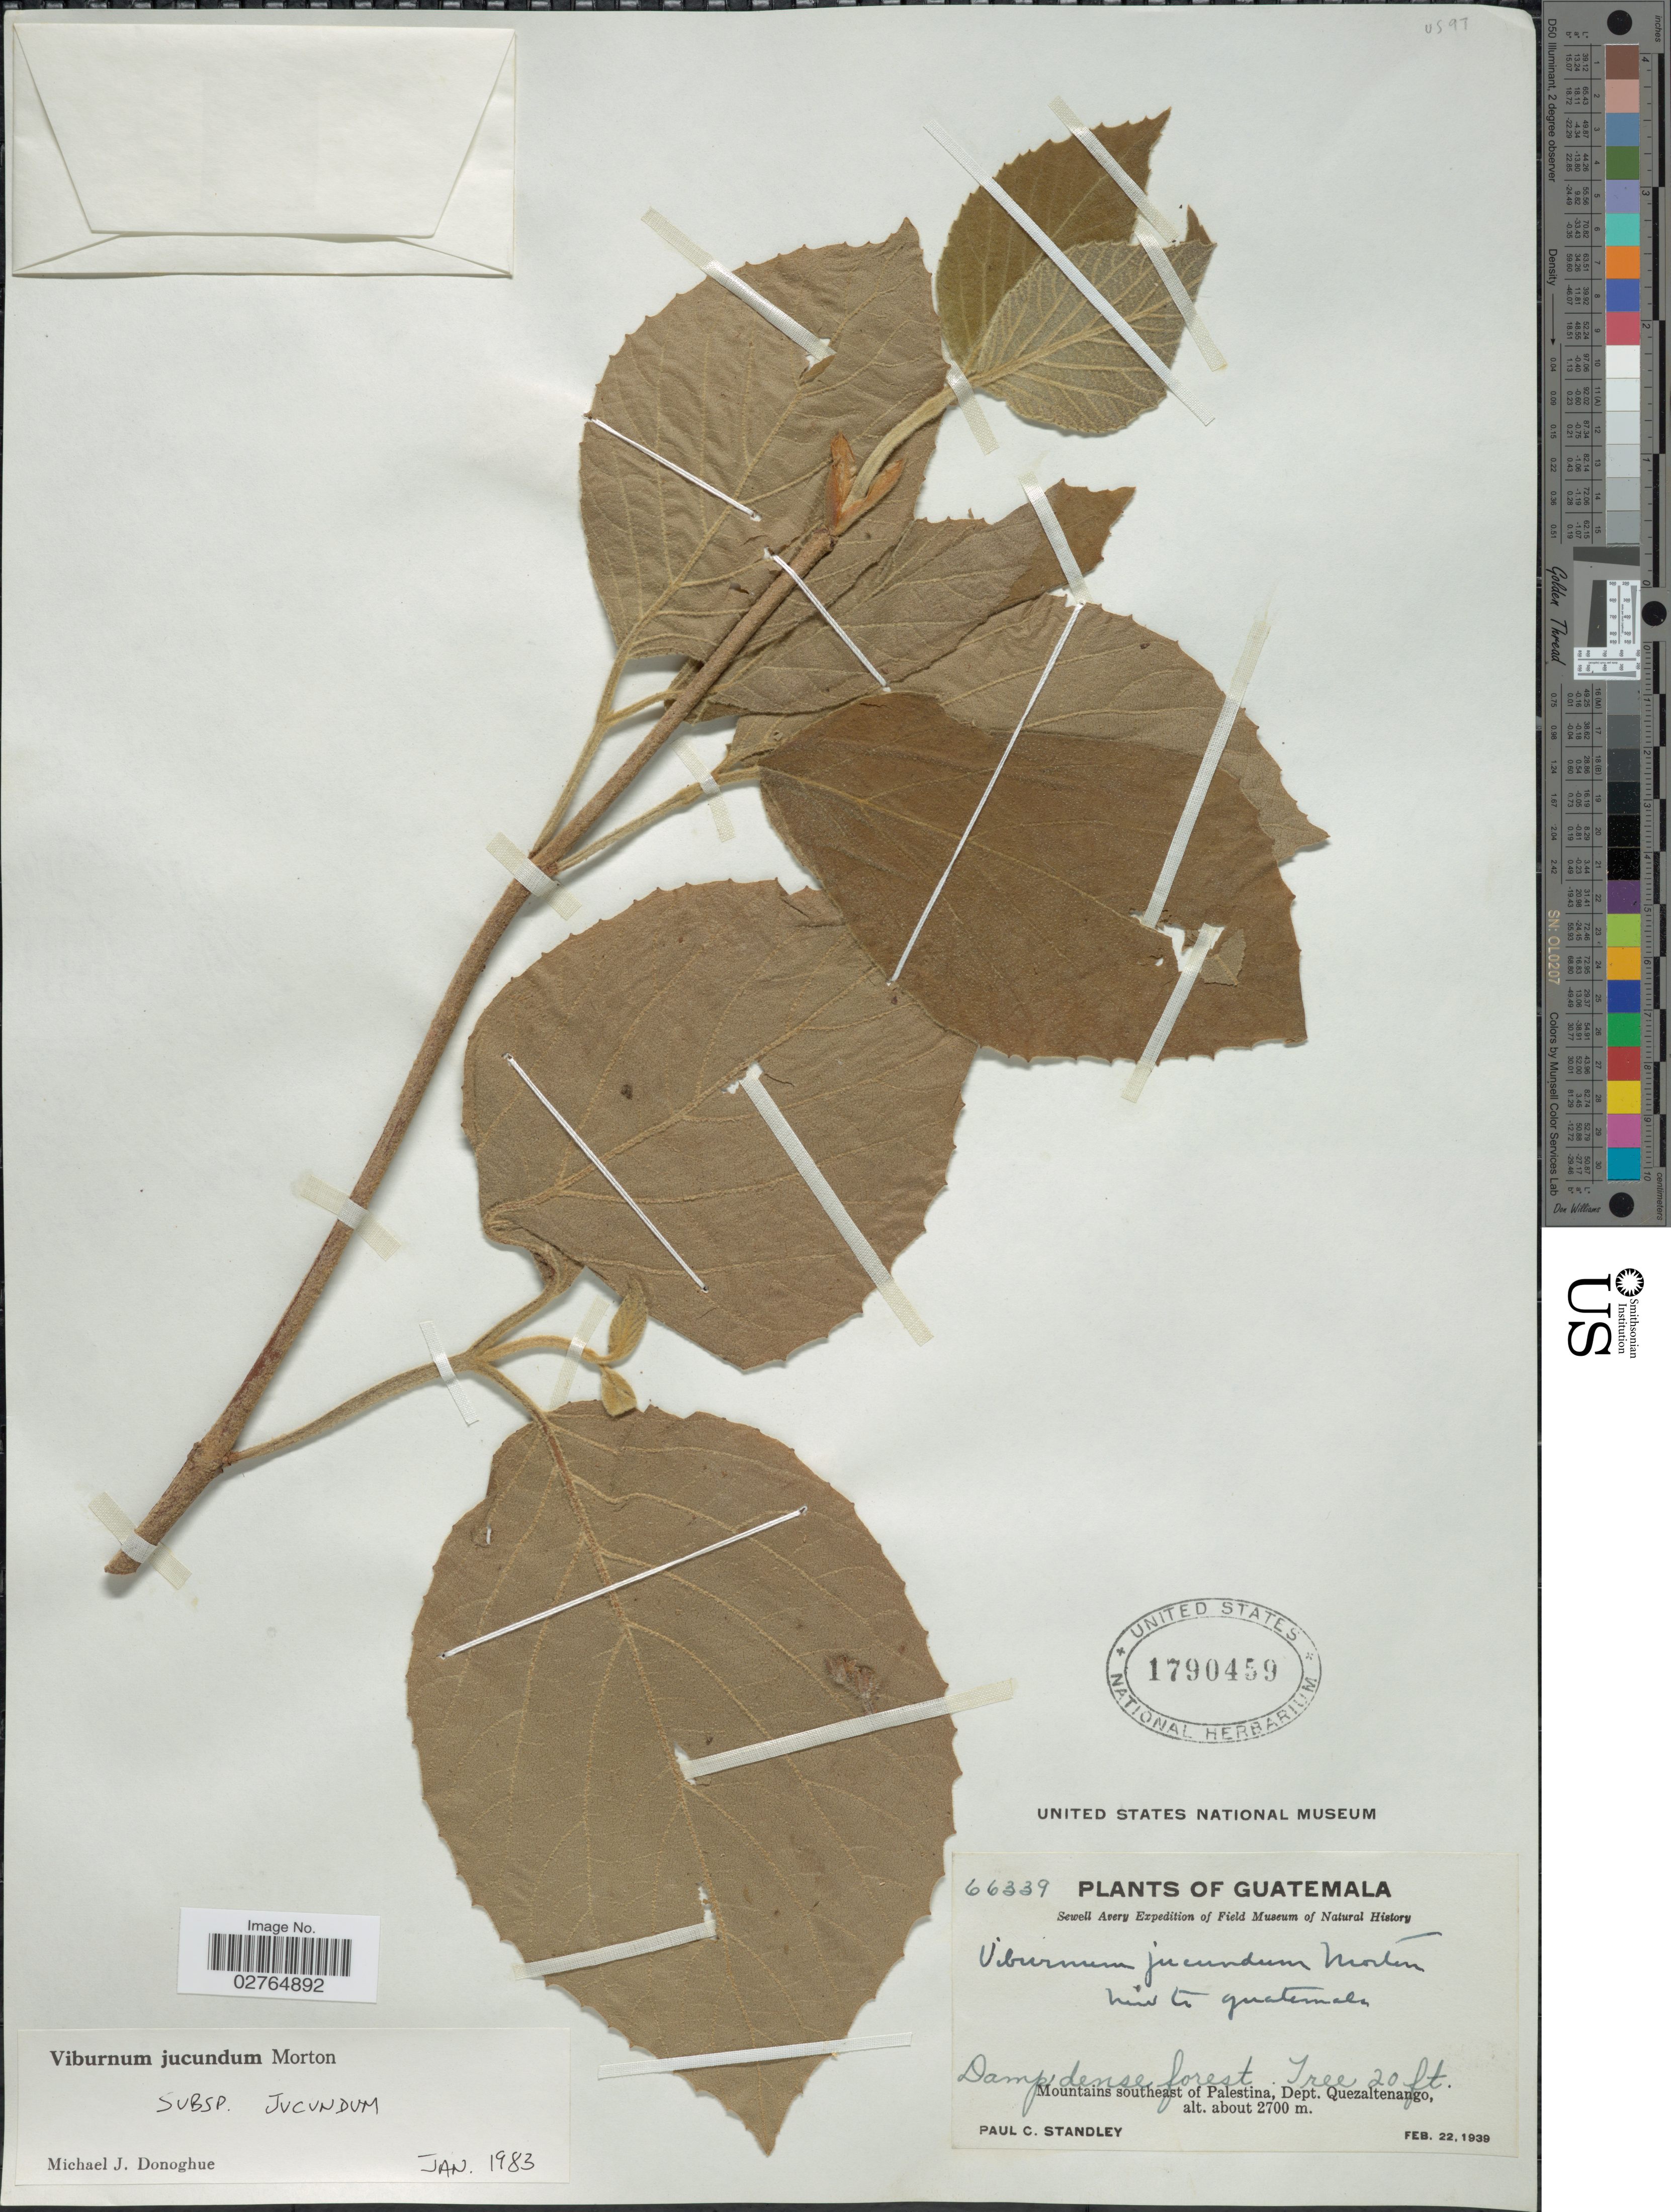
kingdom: Plantae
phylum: Tracheophyta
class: Magnoliopsida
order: Dipsacales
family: Viburnaceae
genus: Viburnum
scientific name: Viburnum jucundum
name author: C.V. Morton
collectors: P. C. Standley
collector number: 66339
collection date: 1939-02-22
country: Guatemala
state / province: Quetzaltenango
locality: Mountains southeast of Palestina, Dept. Quezaltenango.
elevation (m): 2700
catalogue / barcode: US 1790459